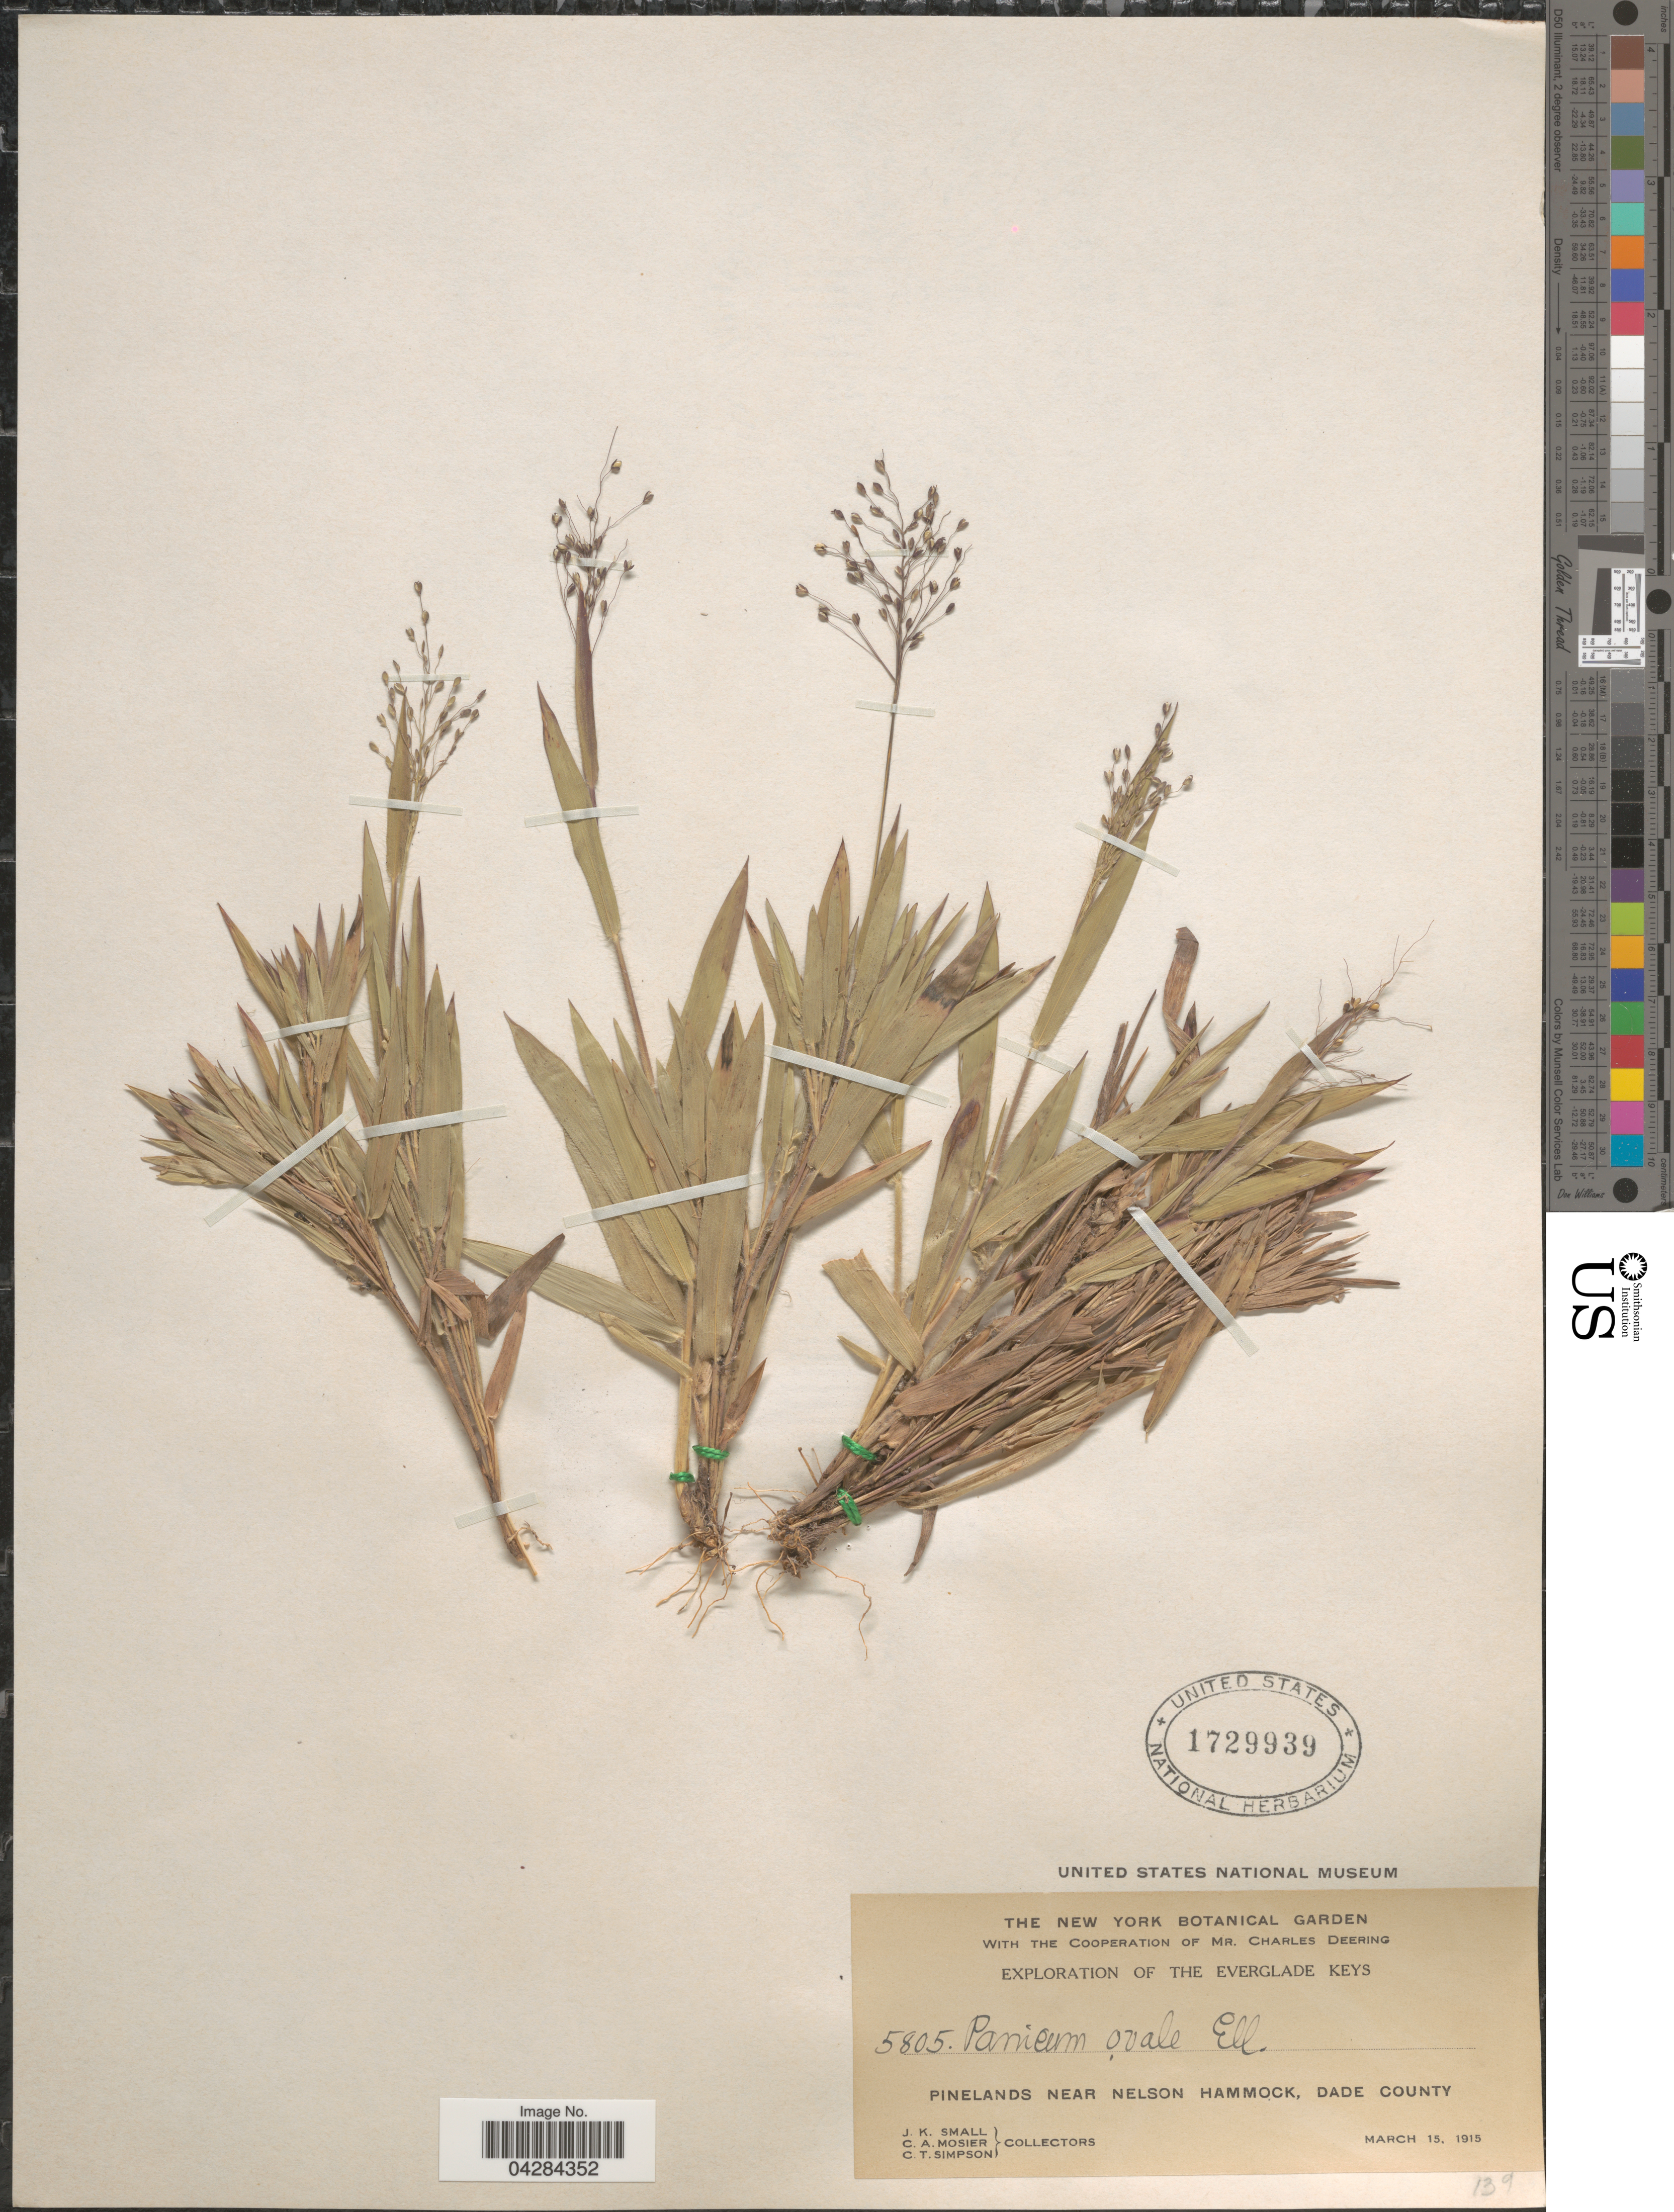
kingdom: Plantae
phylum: Tracheophyta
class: Liliopsida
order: Poales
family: Poaceae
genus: Dichanthelium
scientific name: Dichanthelium ovale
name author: (Elliott) Gould & C.A. Clark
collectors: J. K. Small, C. A. Mosier & C. T. Simpson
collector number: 5805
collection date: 1915-03-15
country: United States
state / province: Florida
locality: Exploration of The Everglade Keys. Pinelands near Nelson Hammock, Dade County.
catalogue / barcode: US 1729939